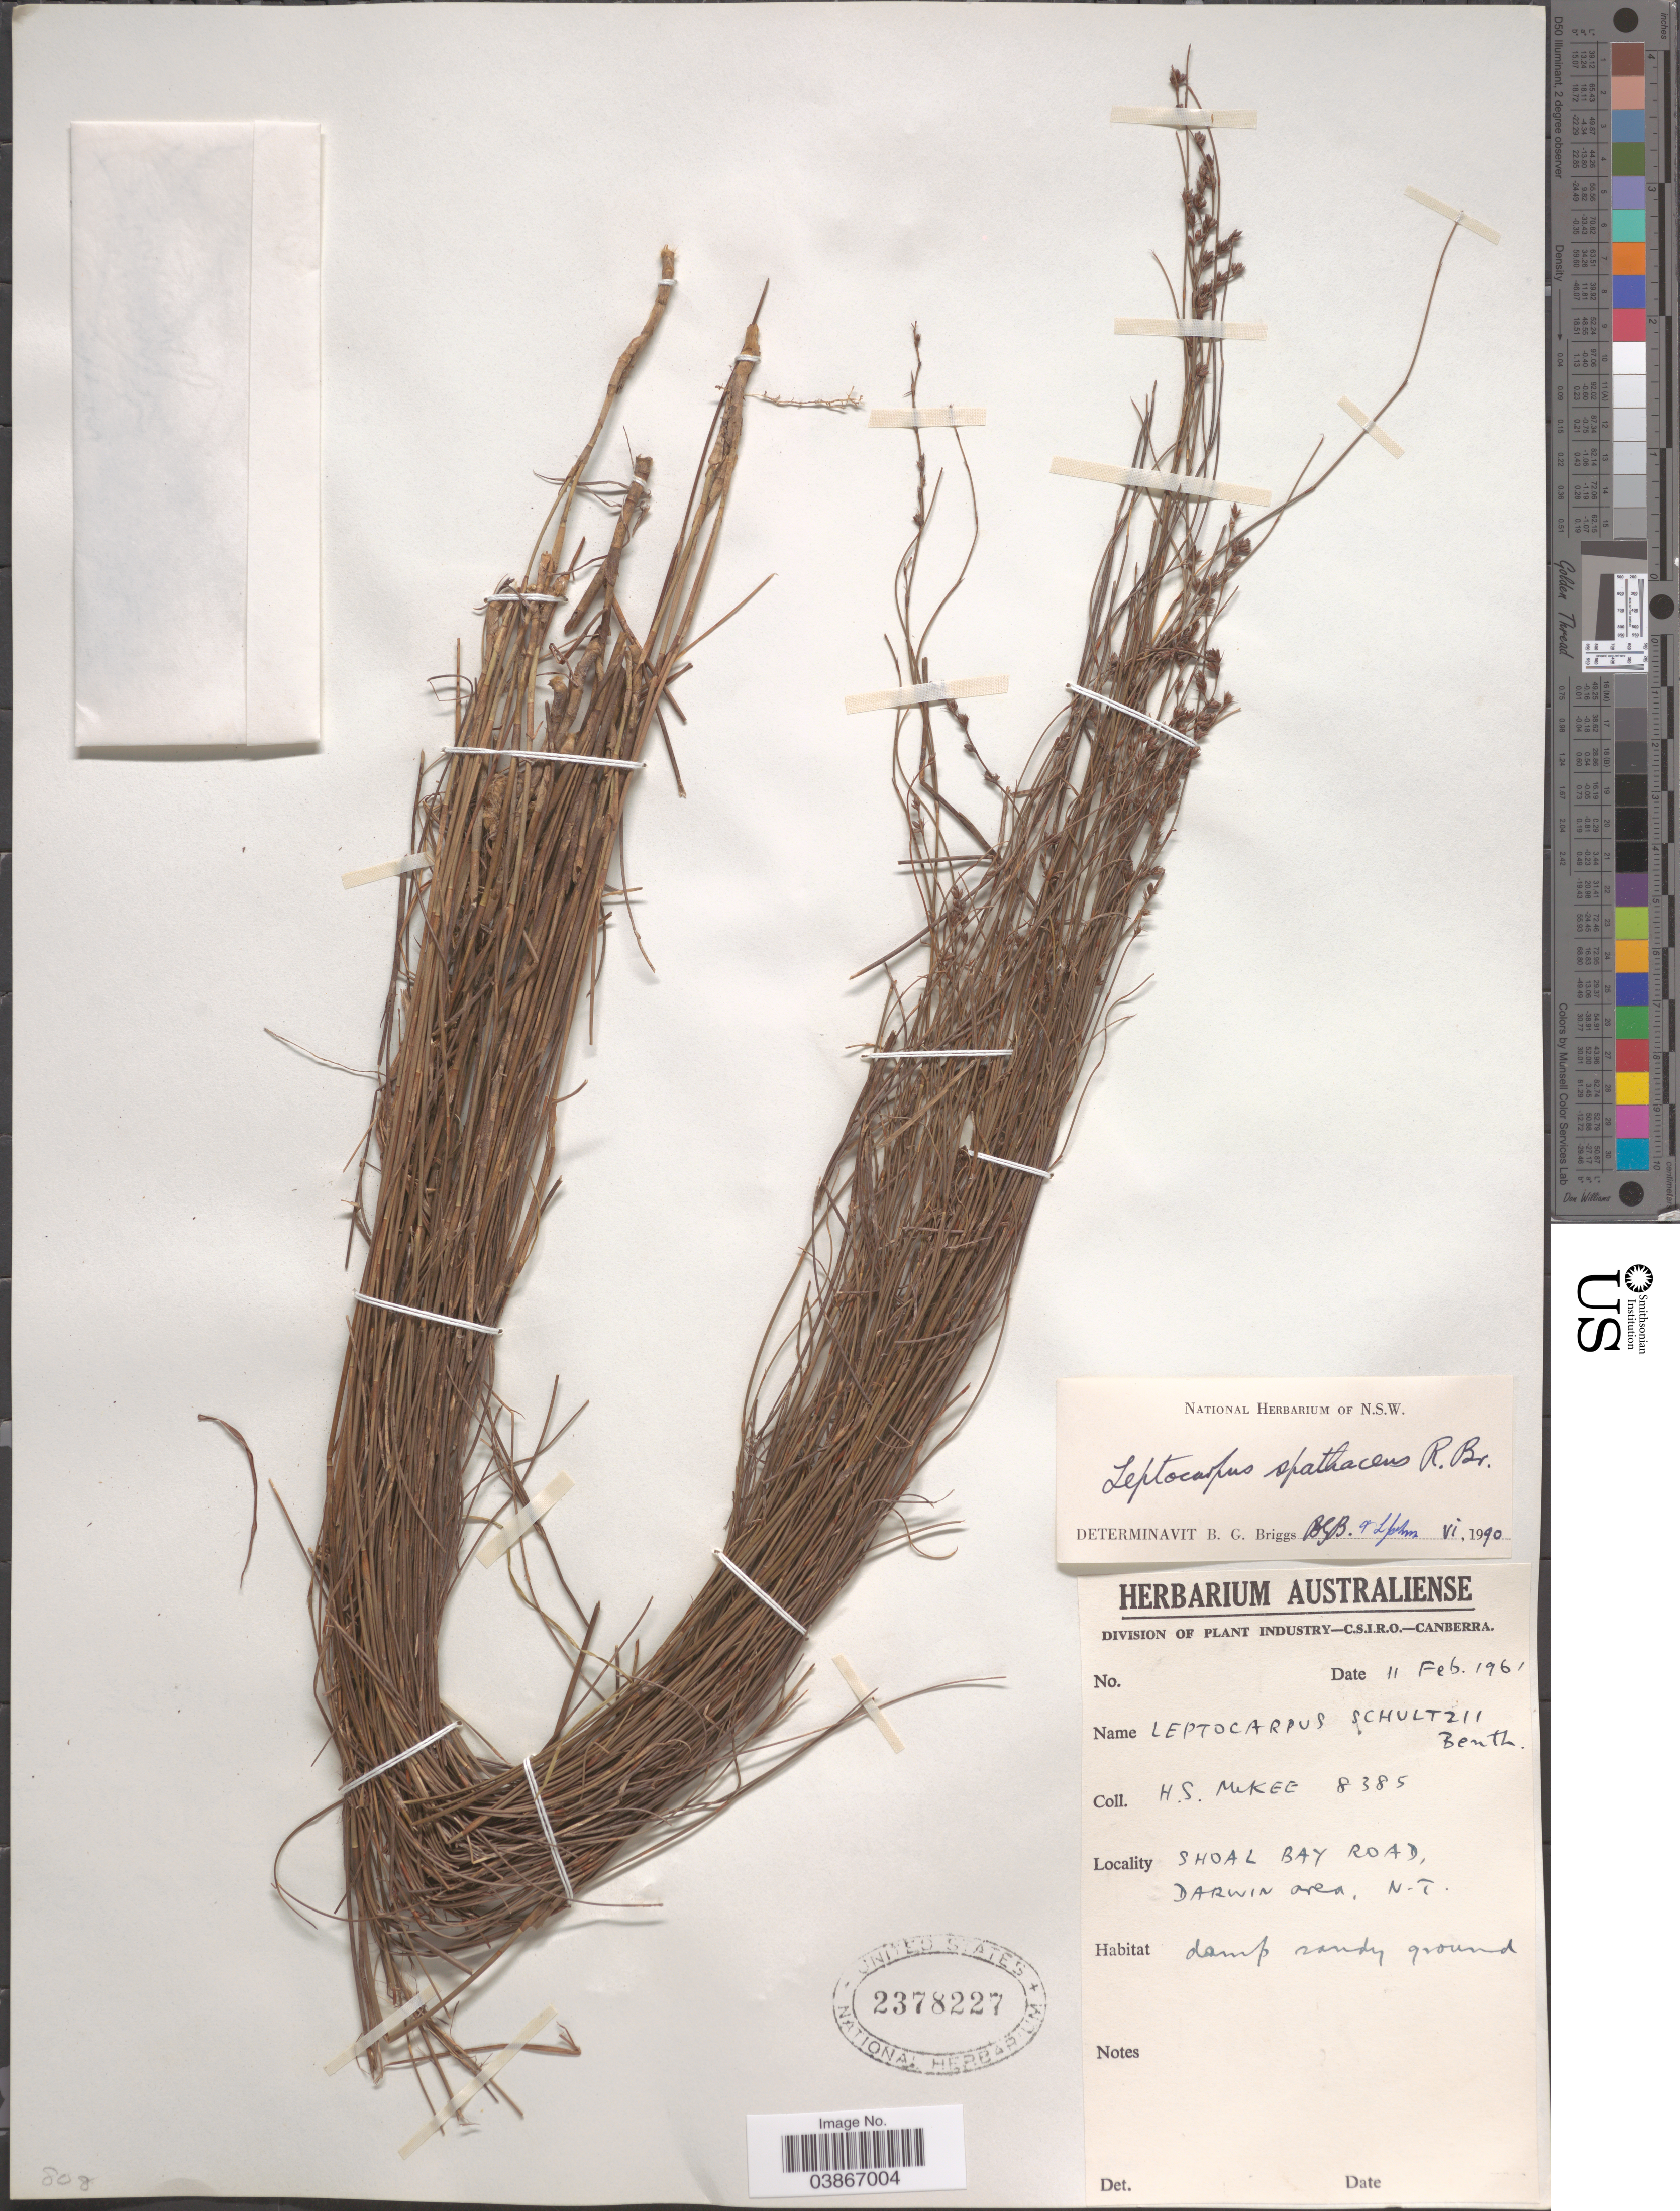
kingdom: Plantae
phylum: Tracheophyta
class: Liliopsida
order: Poales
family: Restionaceae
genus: Dapsilanthus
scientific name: Dapsilanthus spathaceus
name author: (R. Br.) B.G. Briggs & L.A.S. Johnson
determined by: Strong, Mark T., (BOT), Smithsonian Institution - National Museum of Natural History (UNITED STATES)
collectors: H. S. McKee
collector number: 8385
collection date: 1961-02-11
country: Australia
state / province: Northern Territory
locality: Shoal Bay Road, Darwin area.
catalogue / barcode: US 2378227